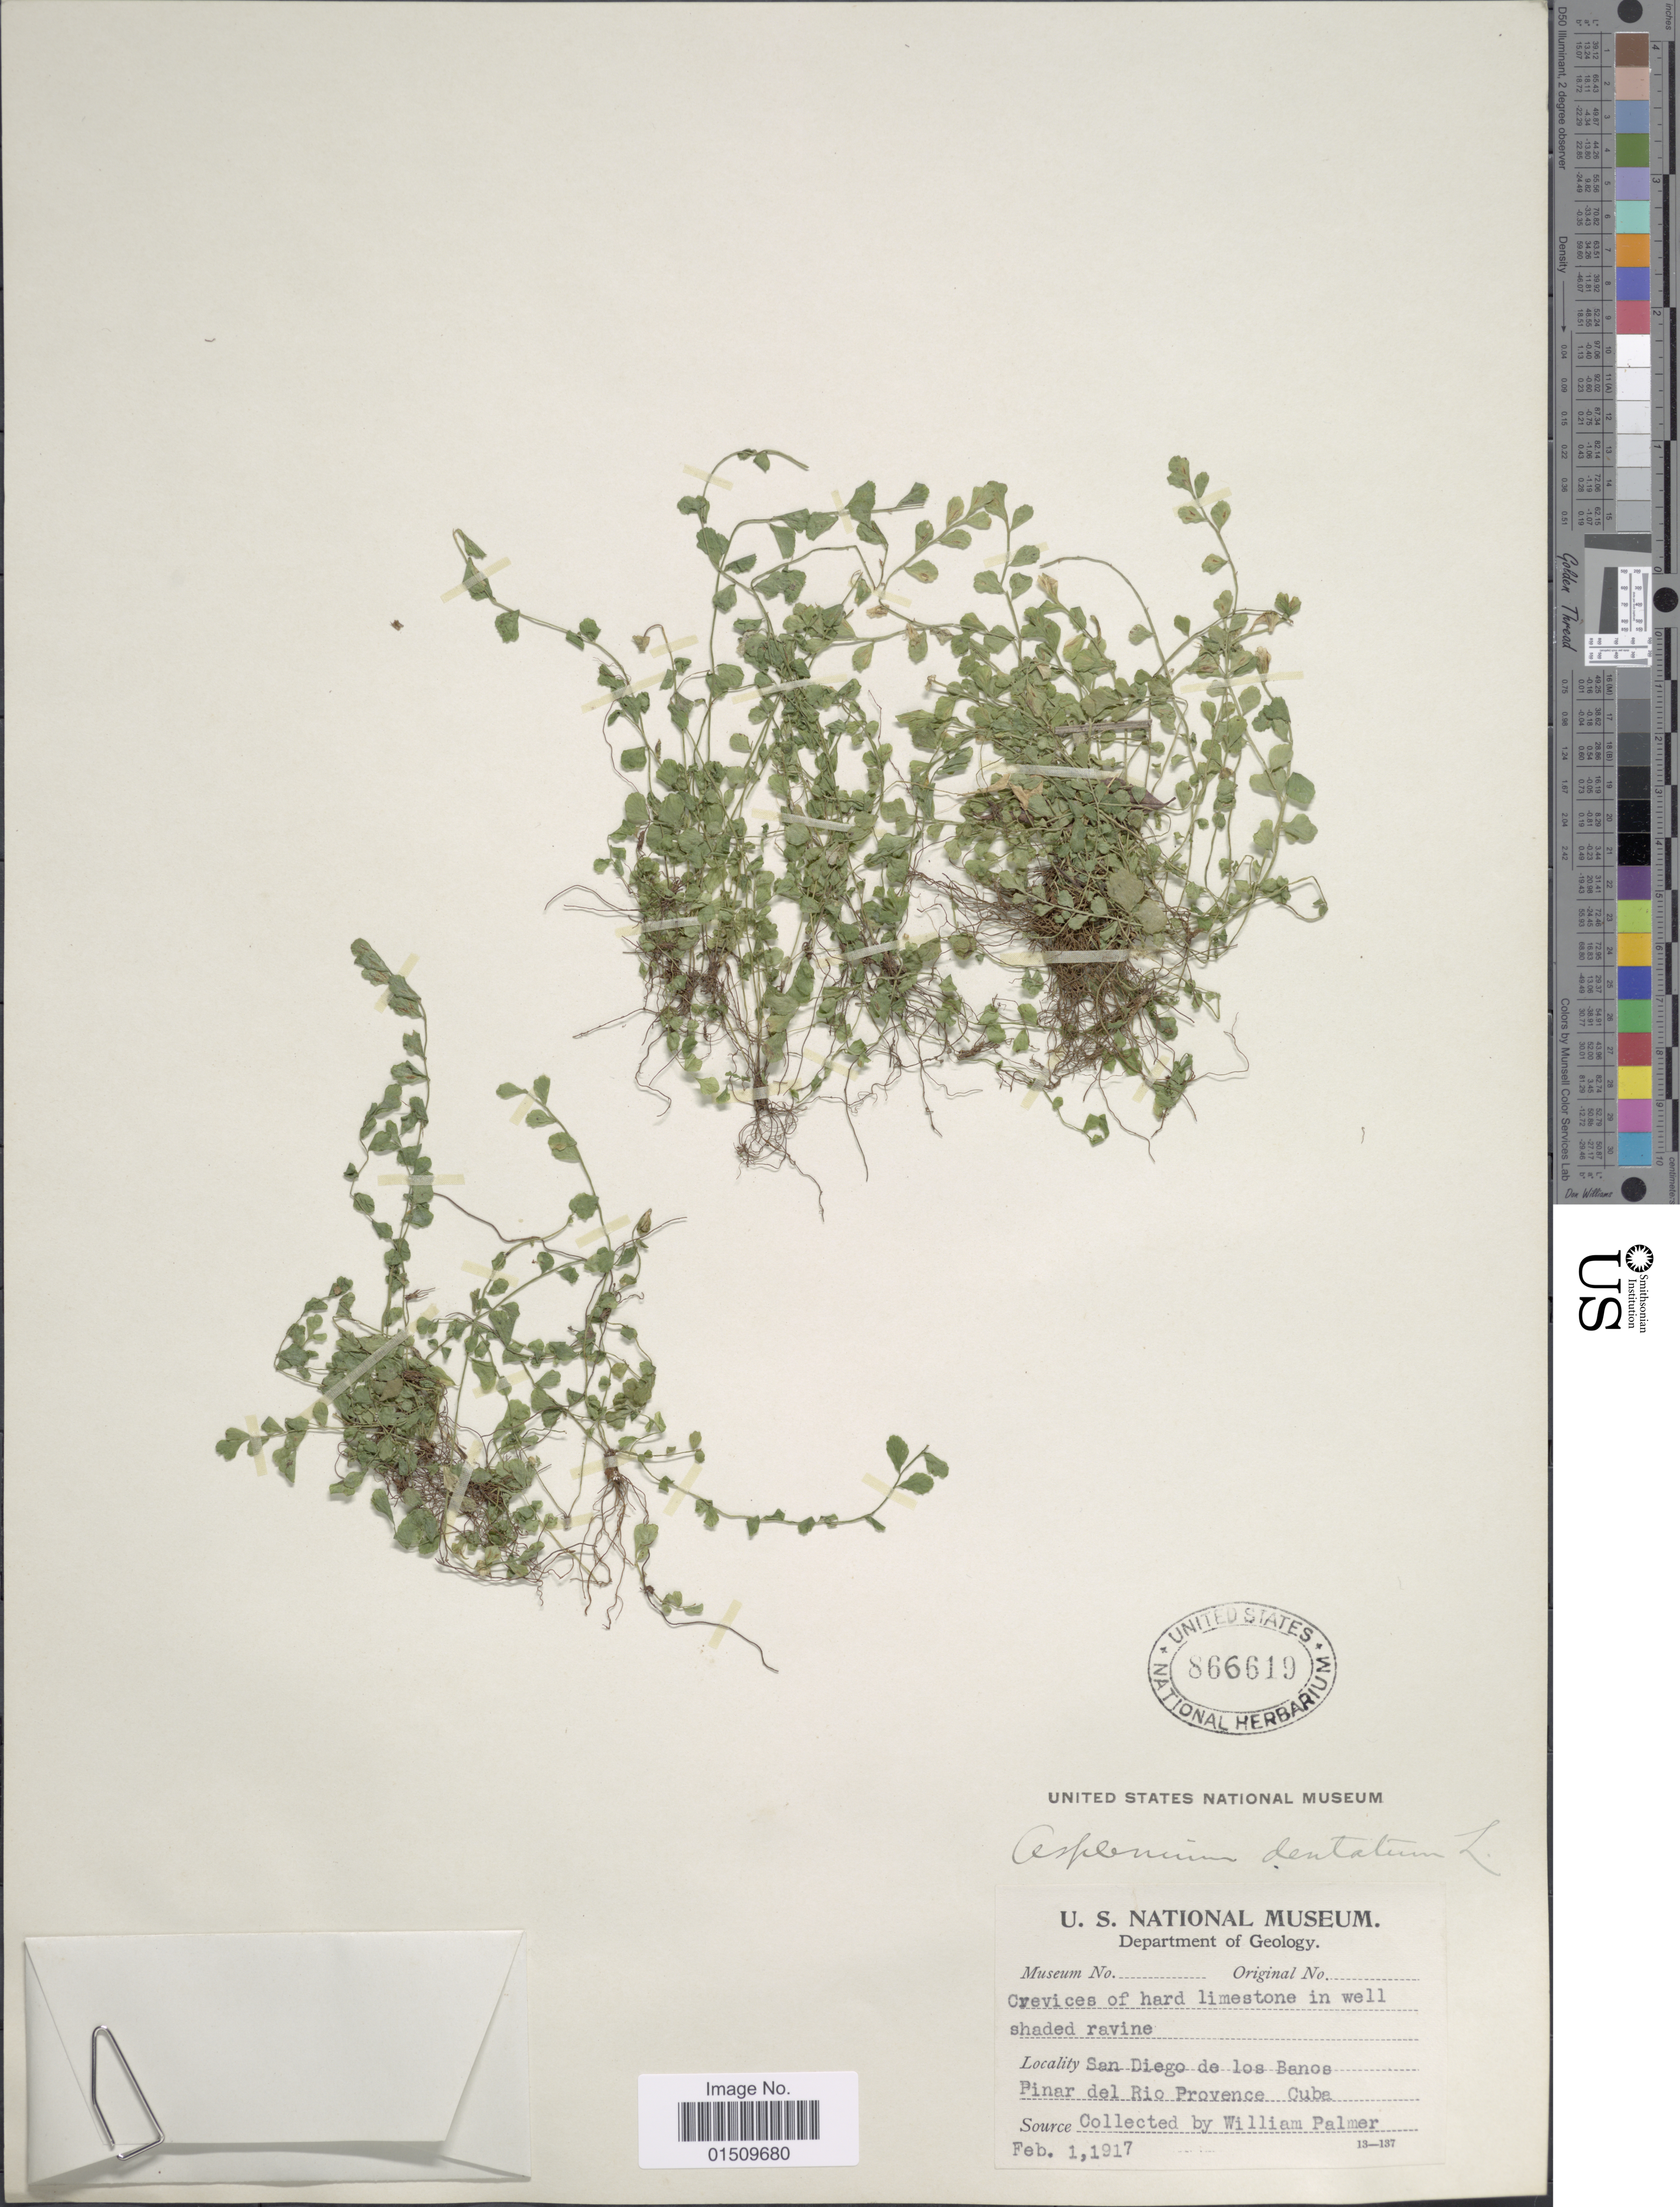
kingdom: Plantae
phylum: Tracheophyta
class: Polypodiopsida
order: Polypodiales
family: Aspleniaceae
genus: Asplenium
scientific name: Asplenium trichomanes-dentatum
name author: L.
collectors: W. Palmer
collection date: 1917-02-01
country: Cuba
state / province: Pinar del Río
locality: Cuba, San Diego de los Banos.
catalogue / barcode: US 866619